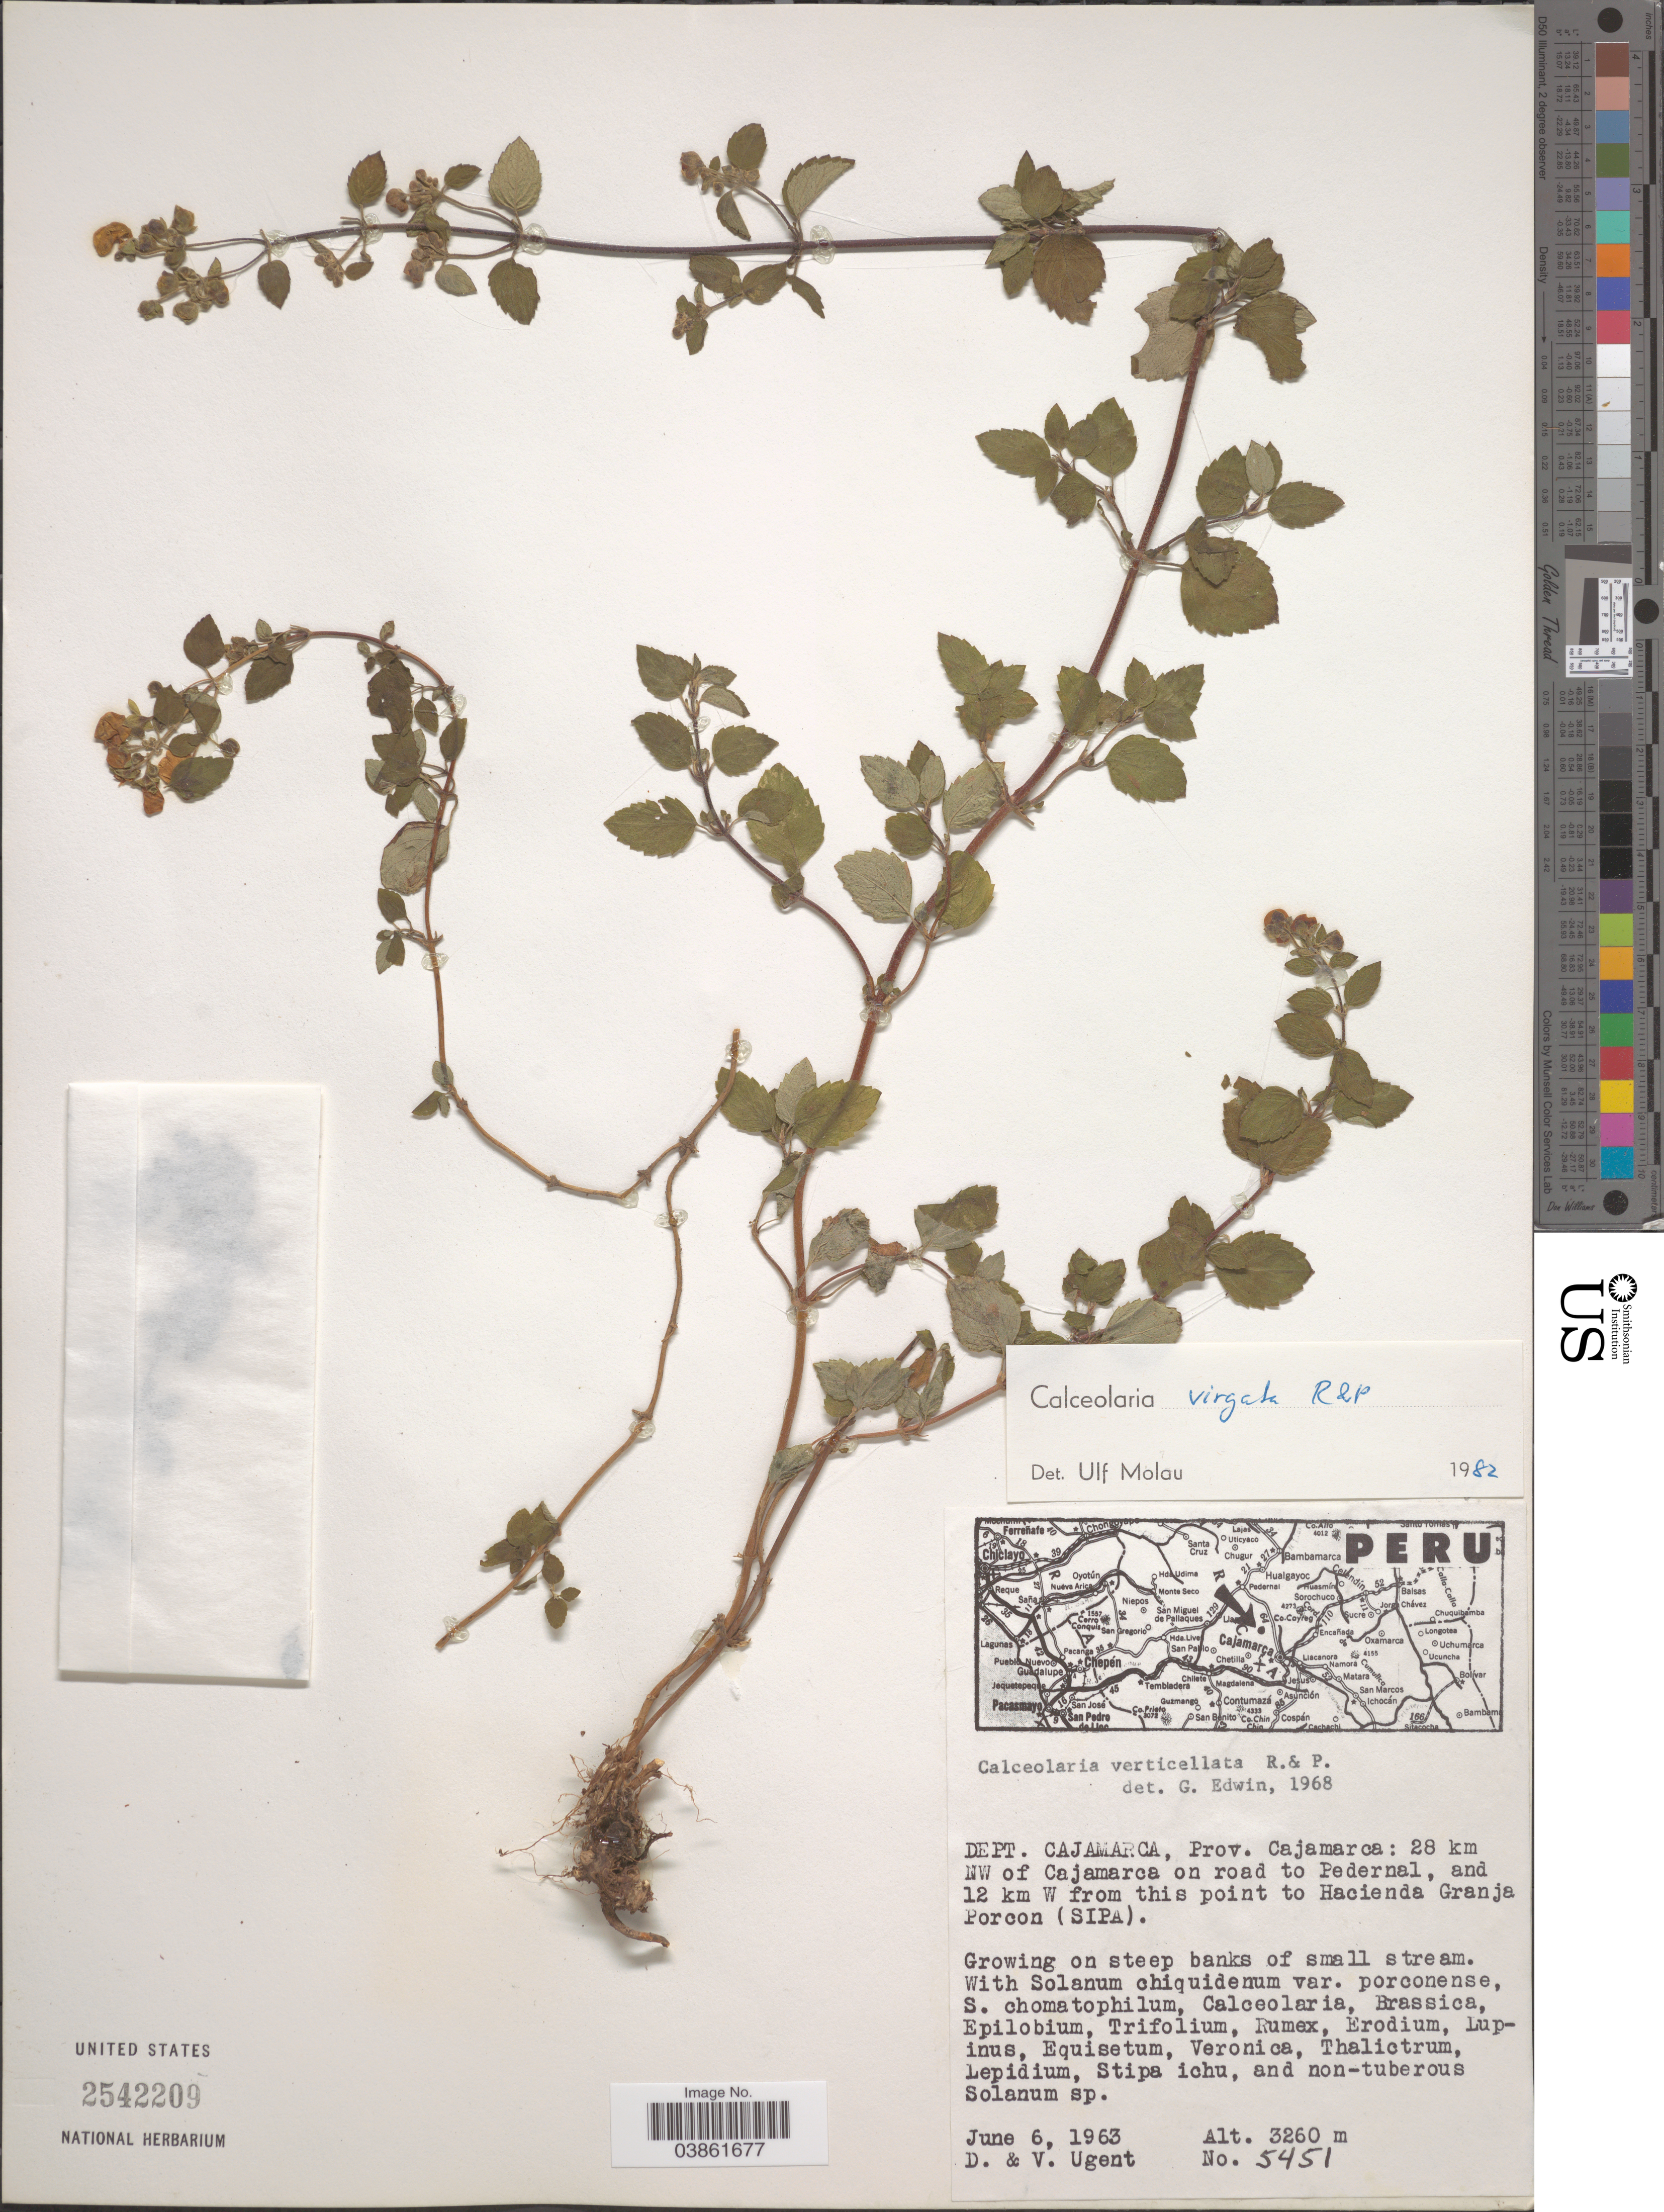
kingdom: Plantae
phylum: Tracheophyta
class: Magnoliopsida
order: Lamiales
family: Calceolariaceae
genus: Calceolaria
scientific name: Calceolaria virgata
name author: Ruiz & Pav.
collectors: D. Ugent & V. Ugent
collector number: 5451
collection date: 1963-06-06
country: Peru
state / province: Cajamarca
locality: Dept. Cajamarca, Prov. Cajamarca: 28 km NW of Cajamarca on road to Pedernal, and 12 km W from this point to Hacienda Granja Porcon (SIPA).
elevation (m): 3260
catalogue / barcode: US 2542209